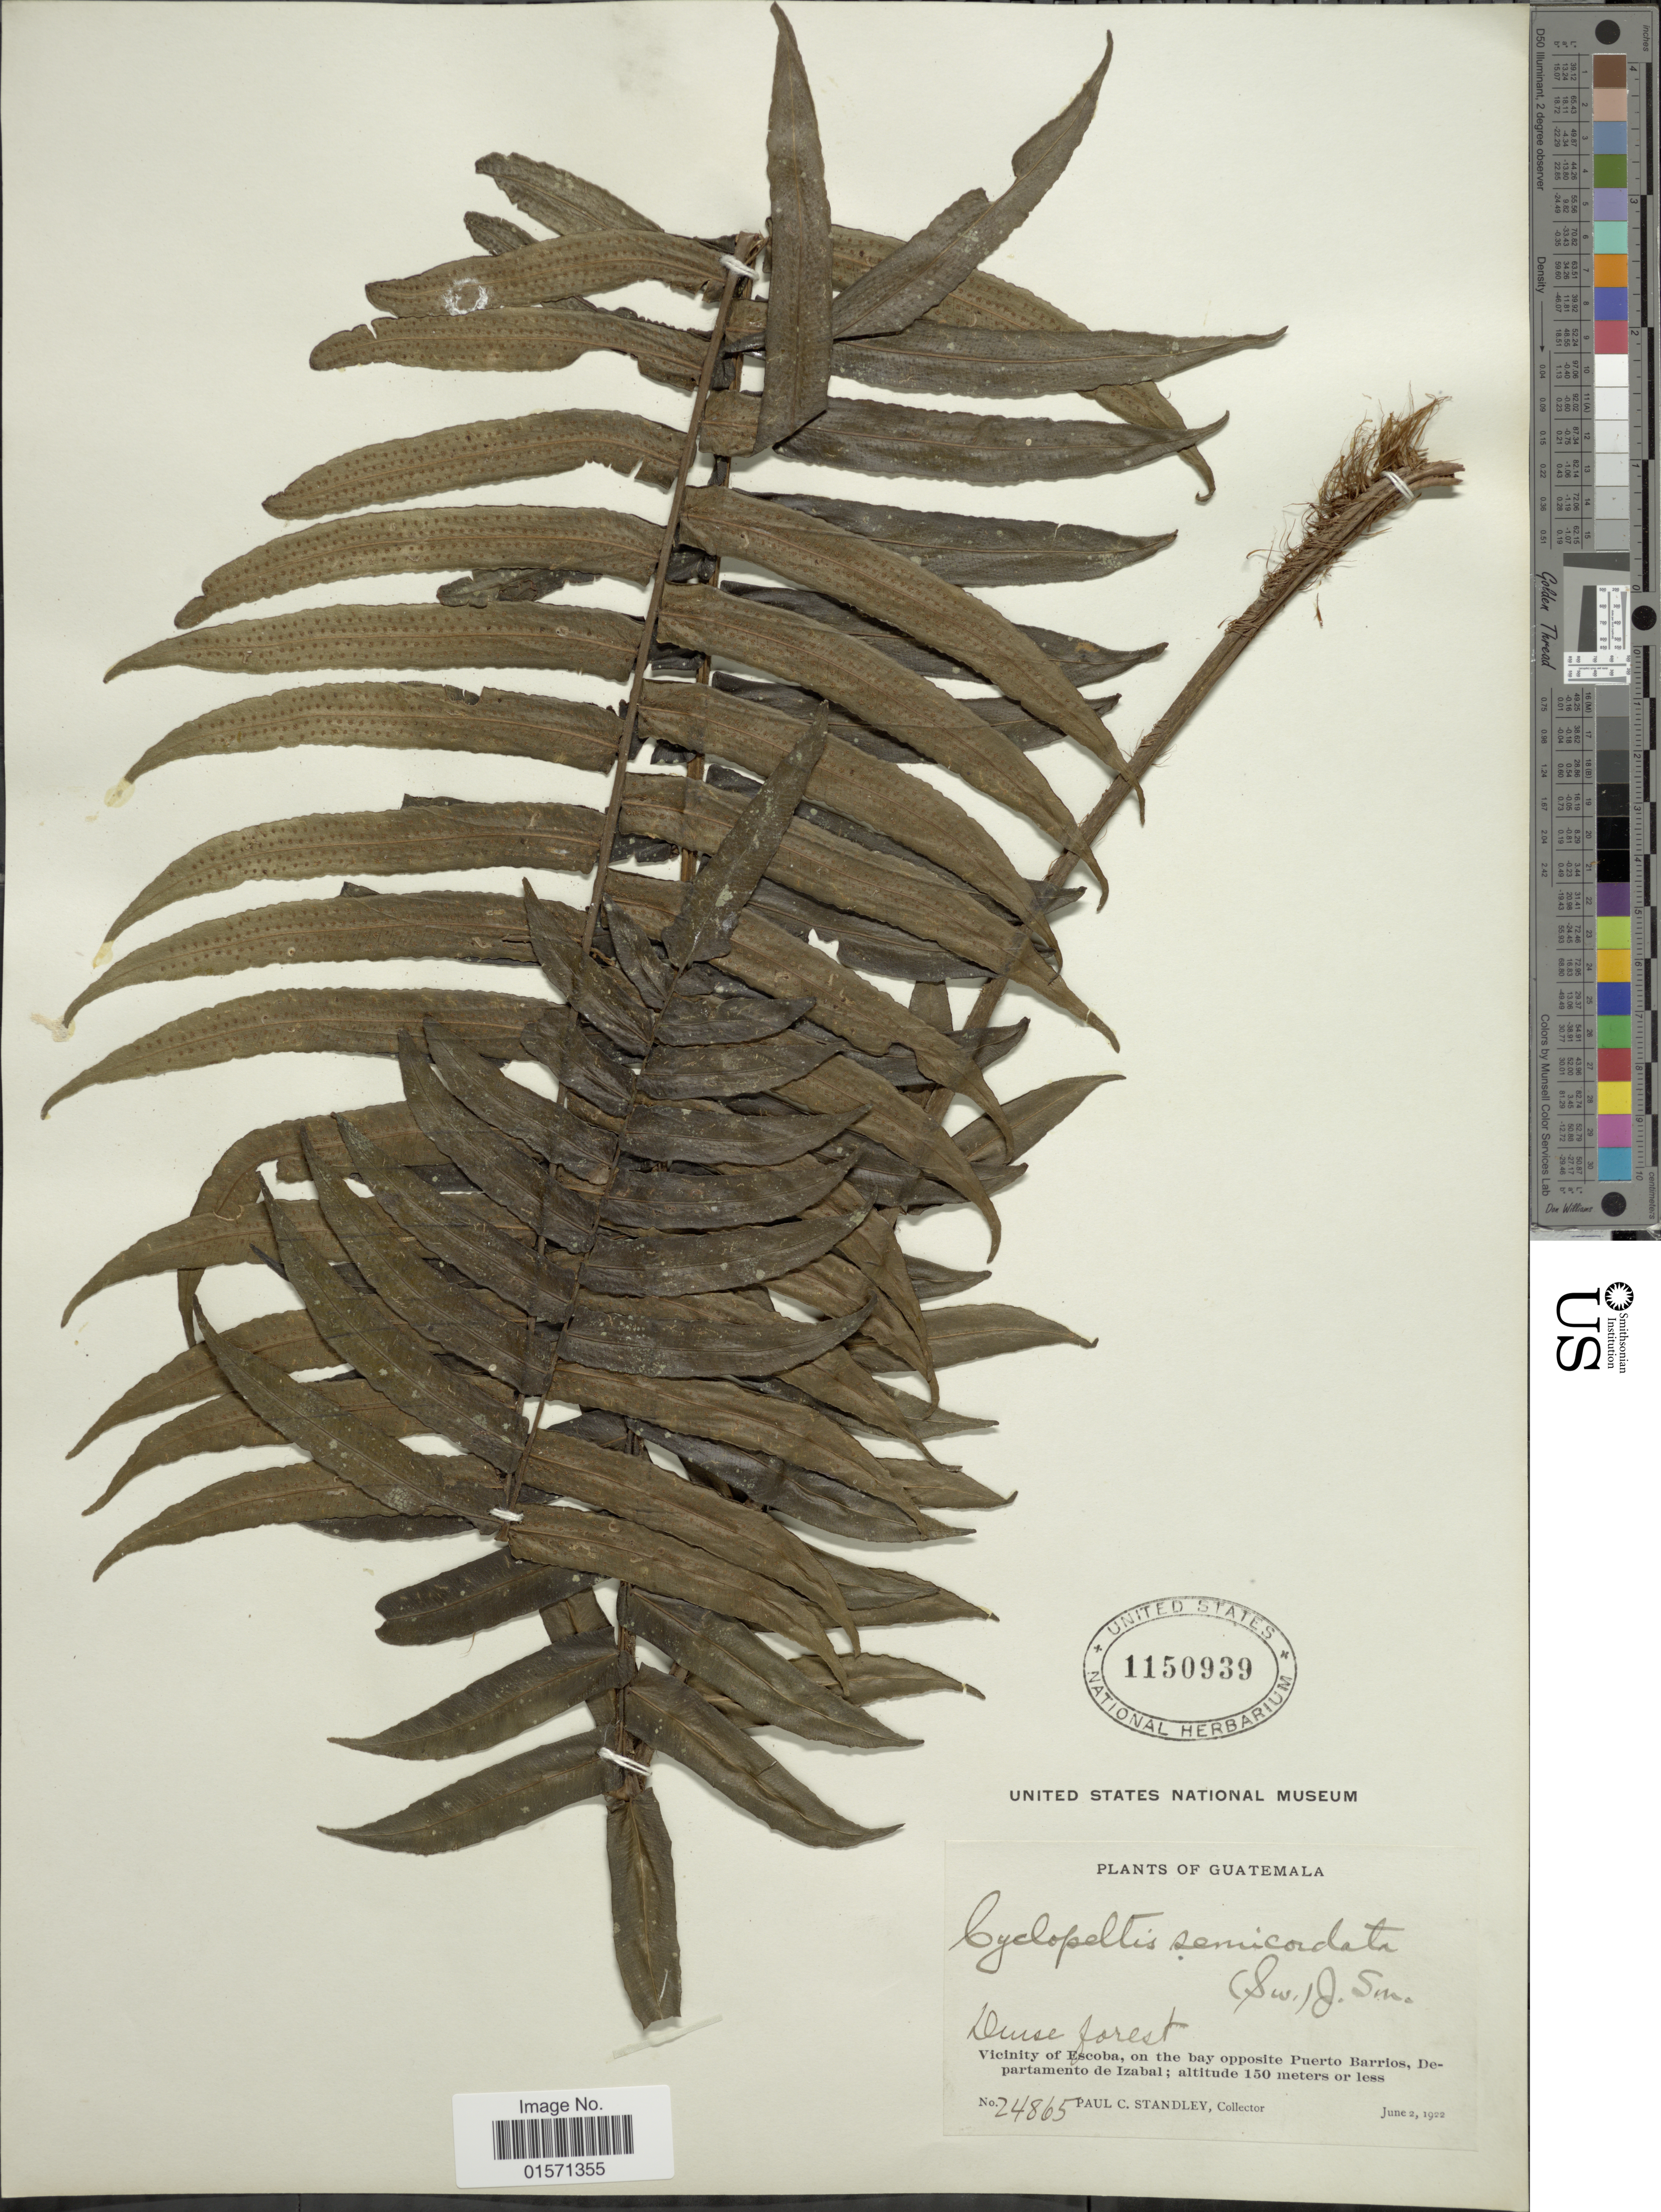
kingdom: Plantae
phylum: Tracheophyta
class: Polypodiopsida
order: Polypodiales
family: Lomariopsidaceae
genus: Cyclopeltis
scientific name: Cyclopeltis semicordata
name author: (Sw.) J. Sm.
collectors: P. C. Standley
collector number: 24865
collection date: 1922-06-02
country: Guatemala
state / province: Izabal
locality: Vicinity of Escobal, on the bay opposite Puerto Barrios, Departamento de Izabal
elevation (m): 150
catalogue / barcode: US 1150939